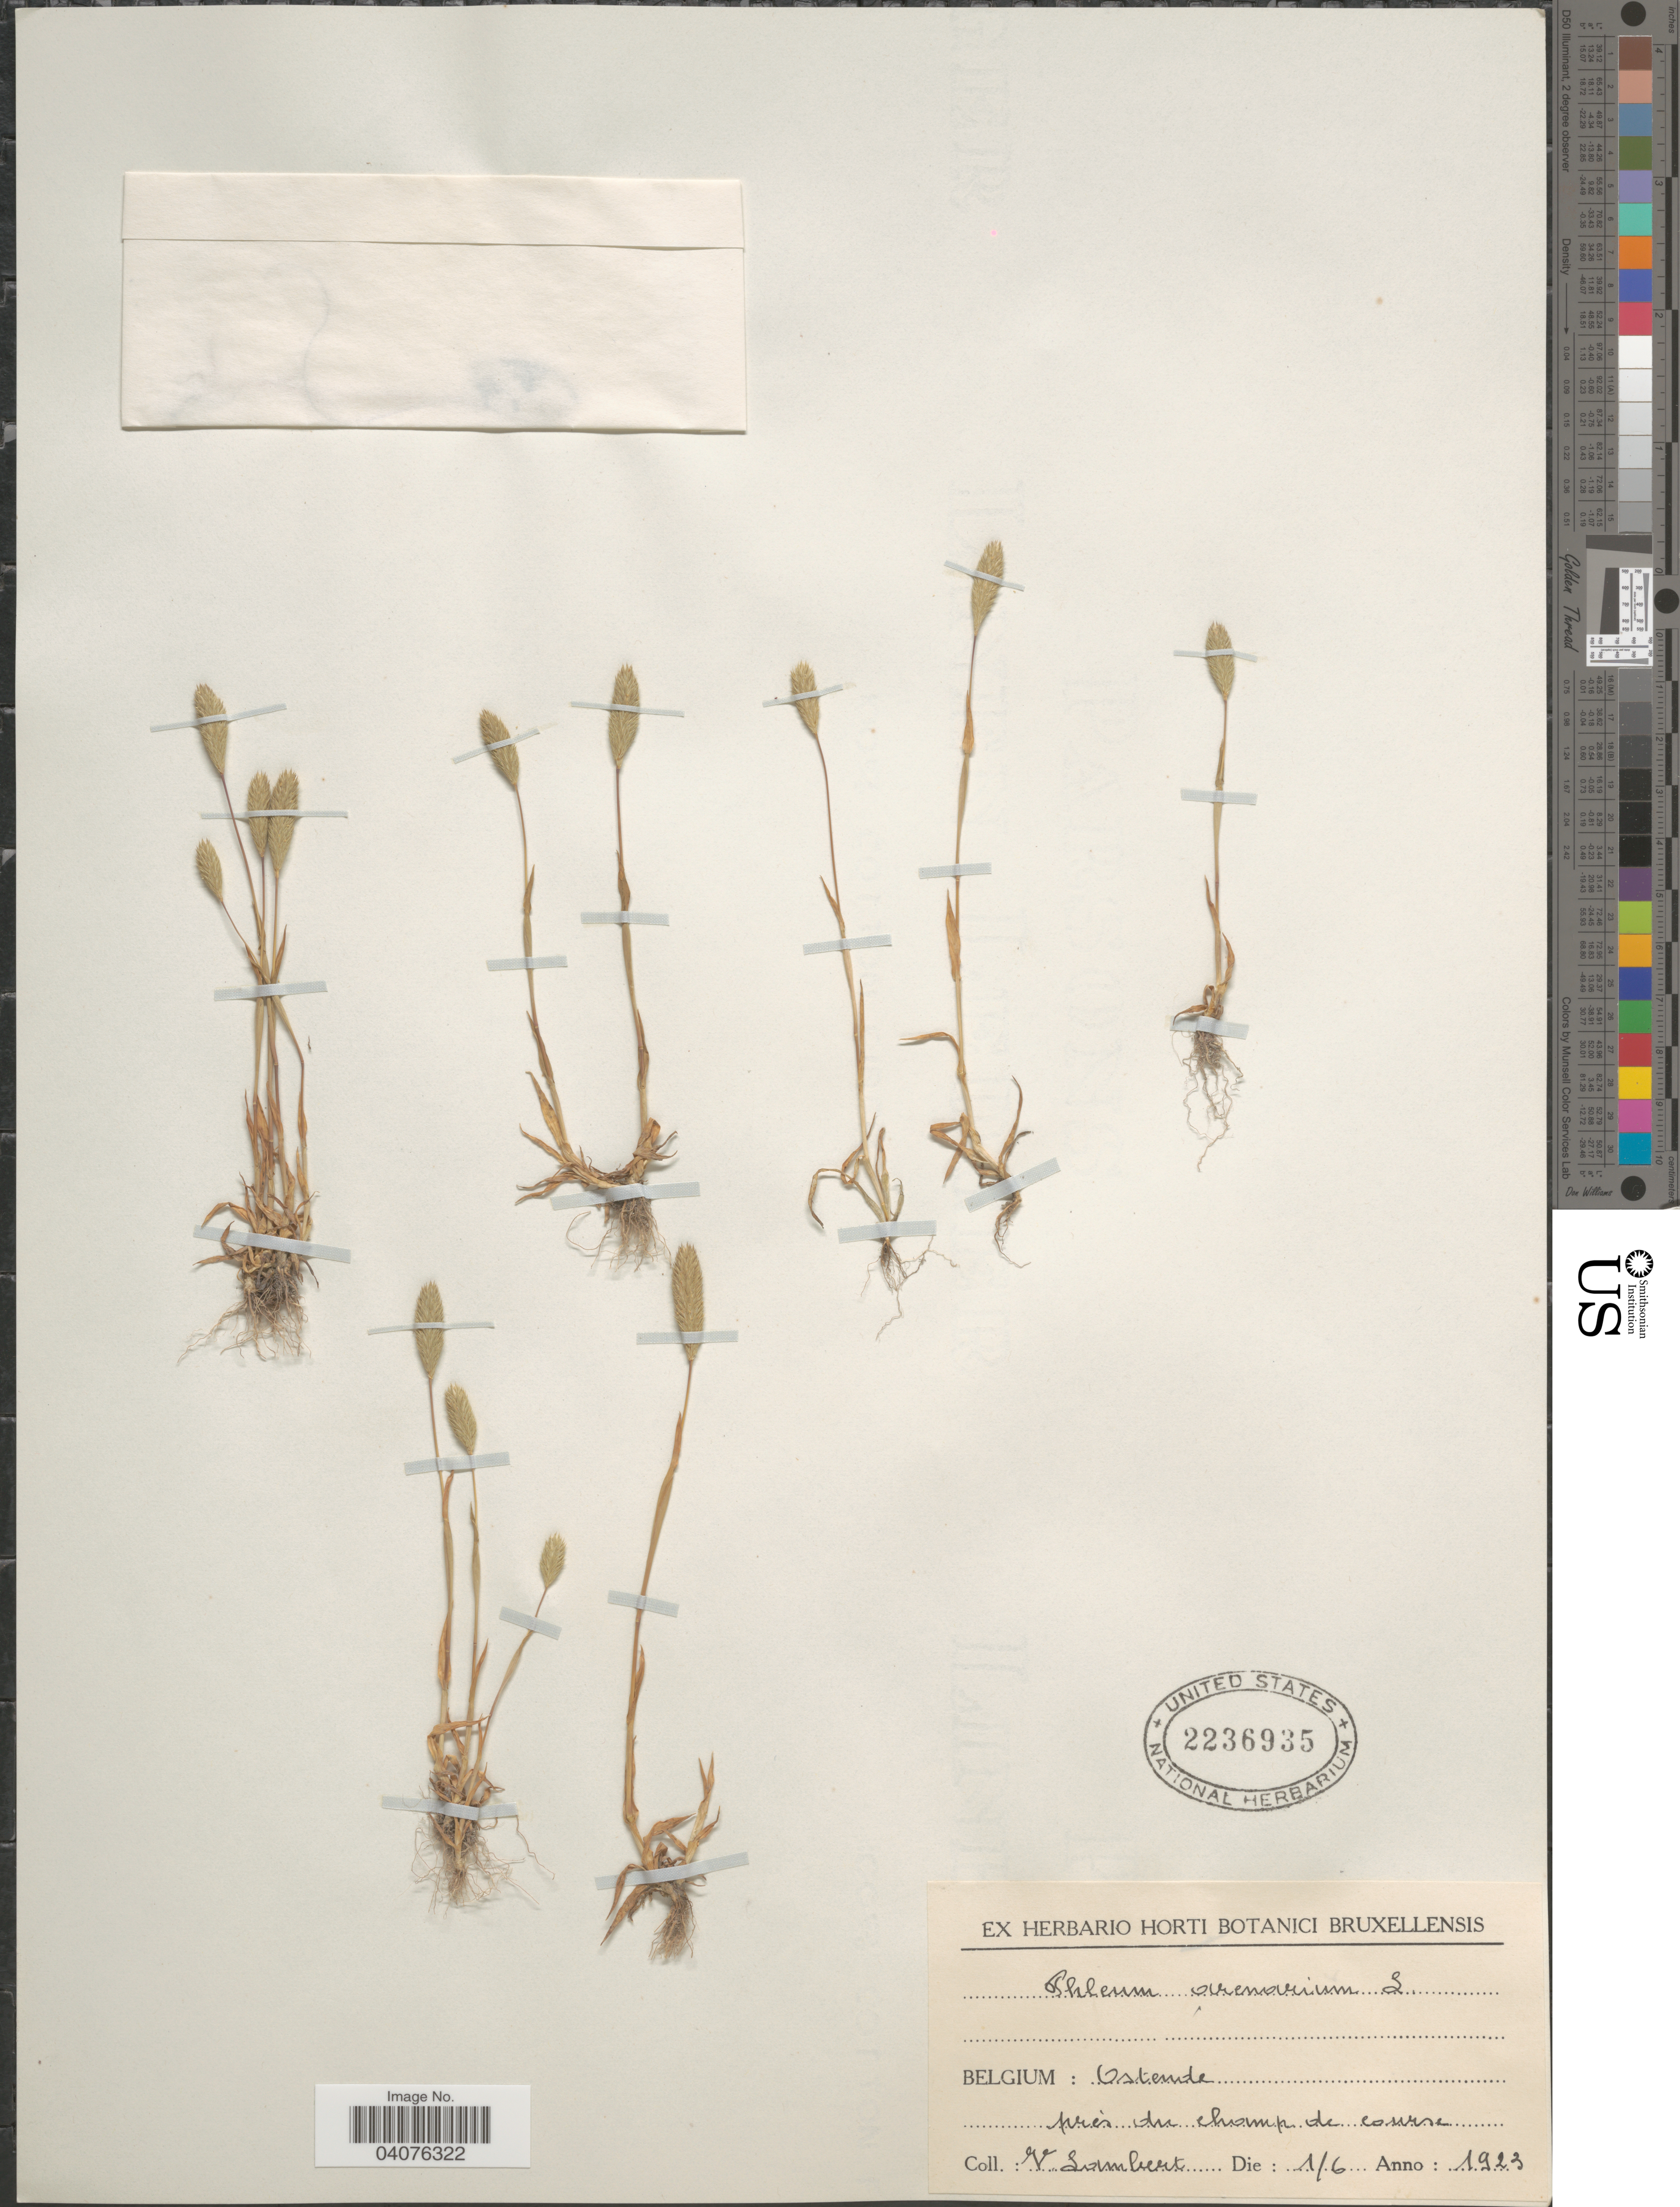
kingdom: Plantae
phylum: Tracheophyta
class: Liliopsida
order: Poales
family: Poaceae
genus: Phleum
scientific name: Phleum arenarium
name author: L.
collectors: V. Lambert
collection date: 1923-06-01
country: Belgium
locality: Ostende, près du champ de course.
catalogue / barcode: US 2236935